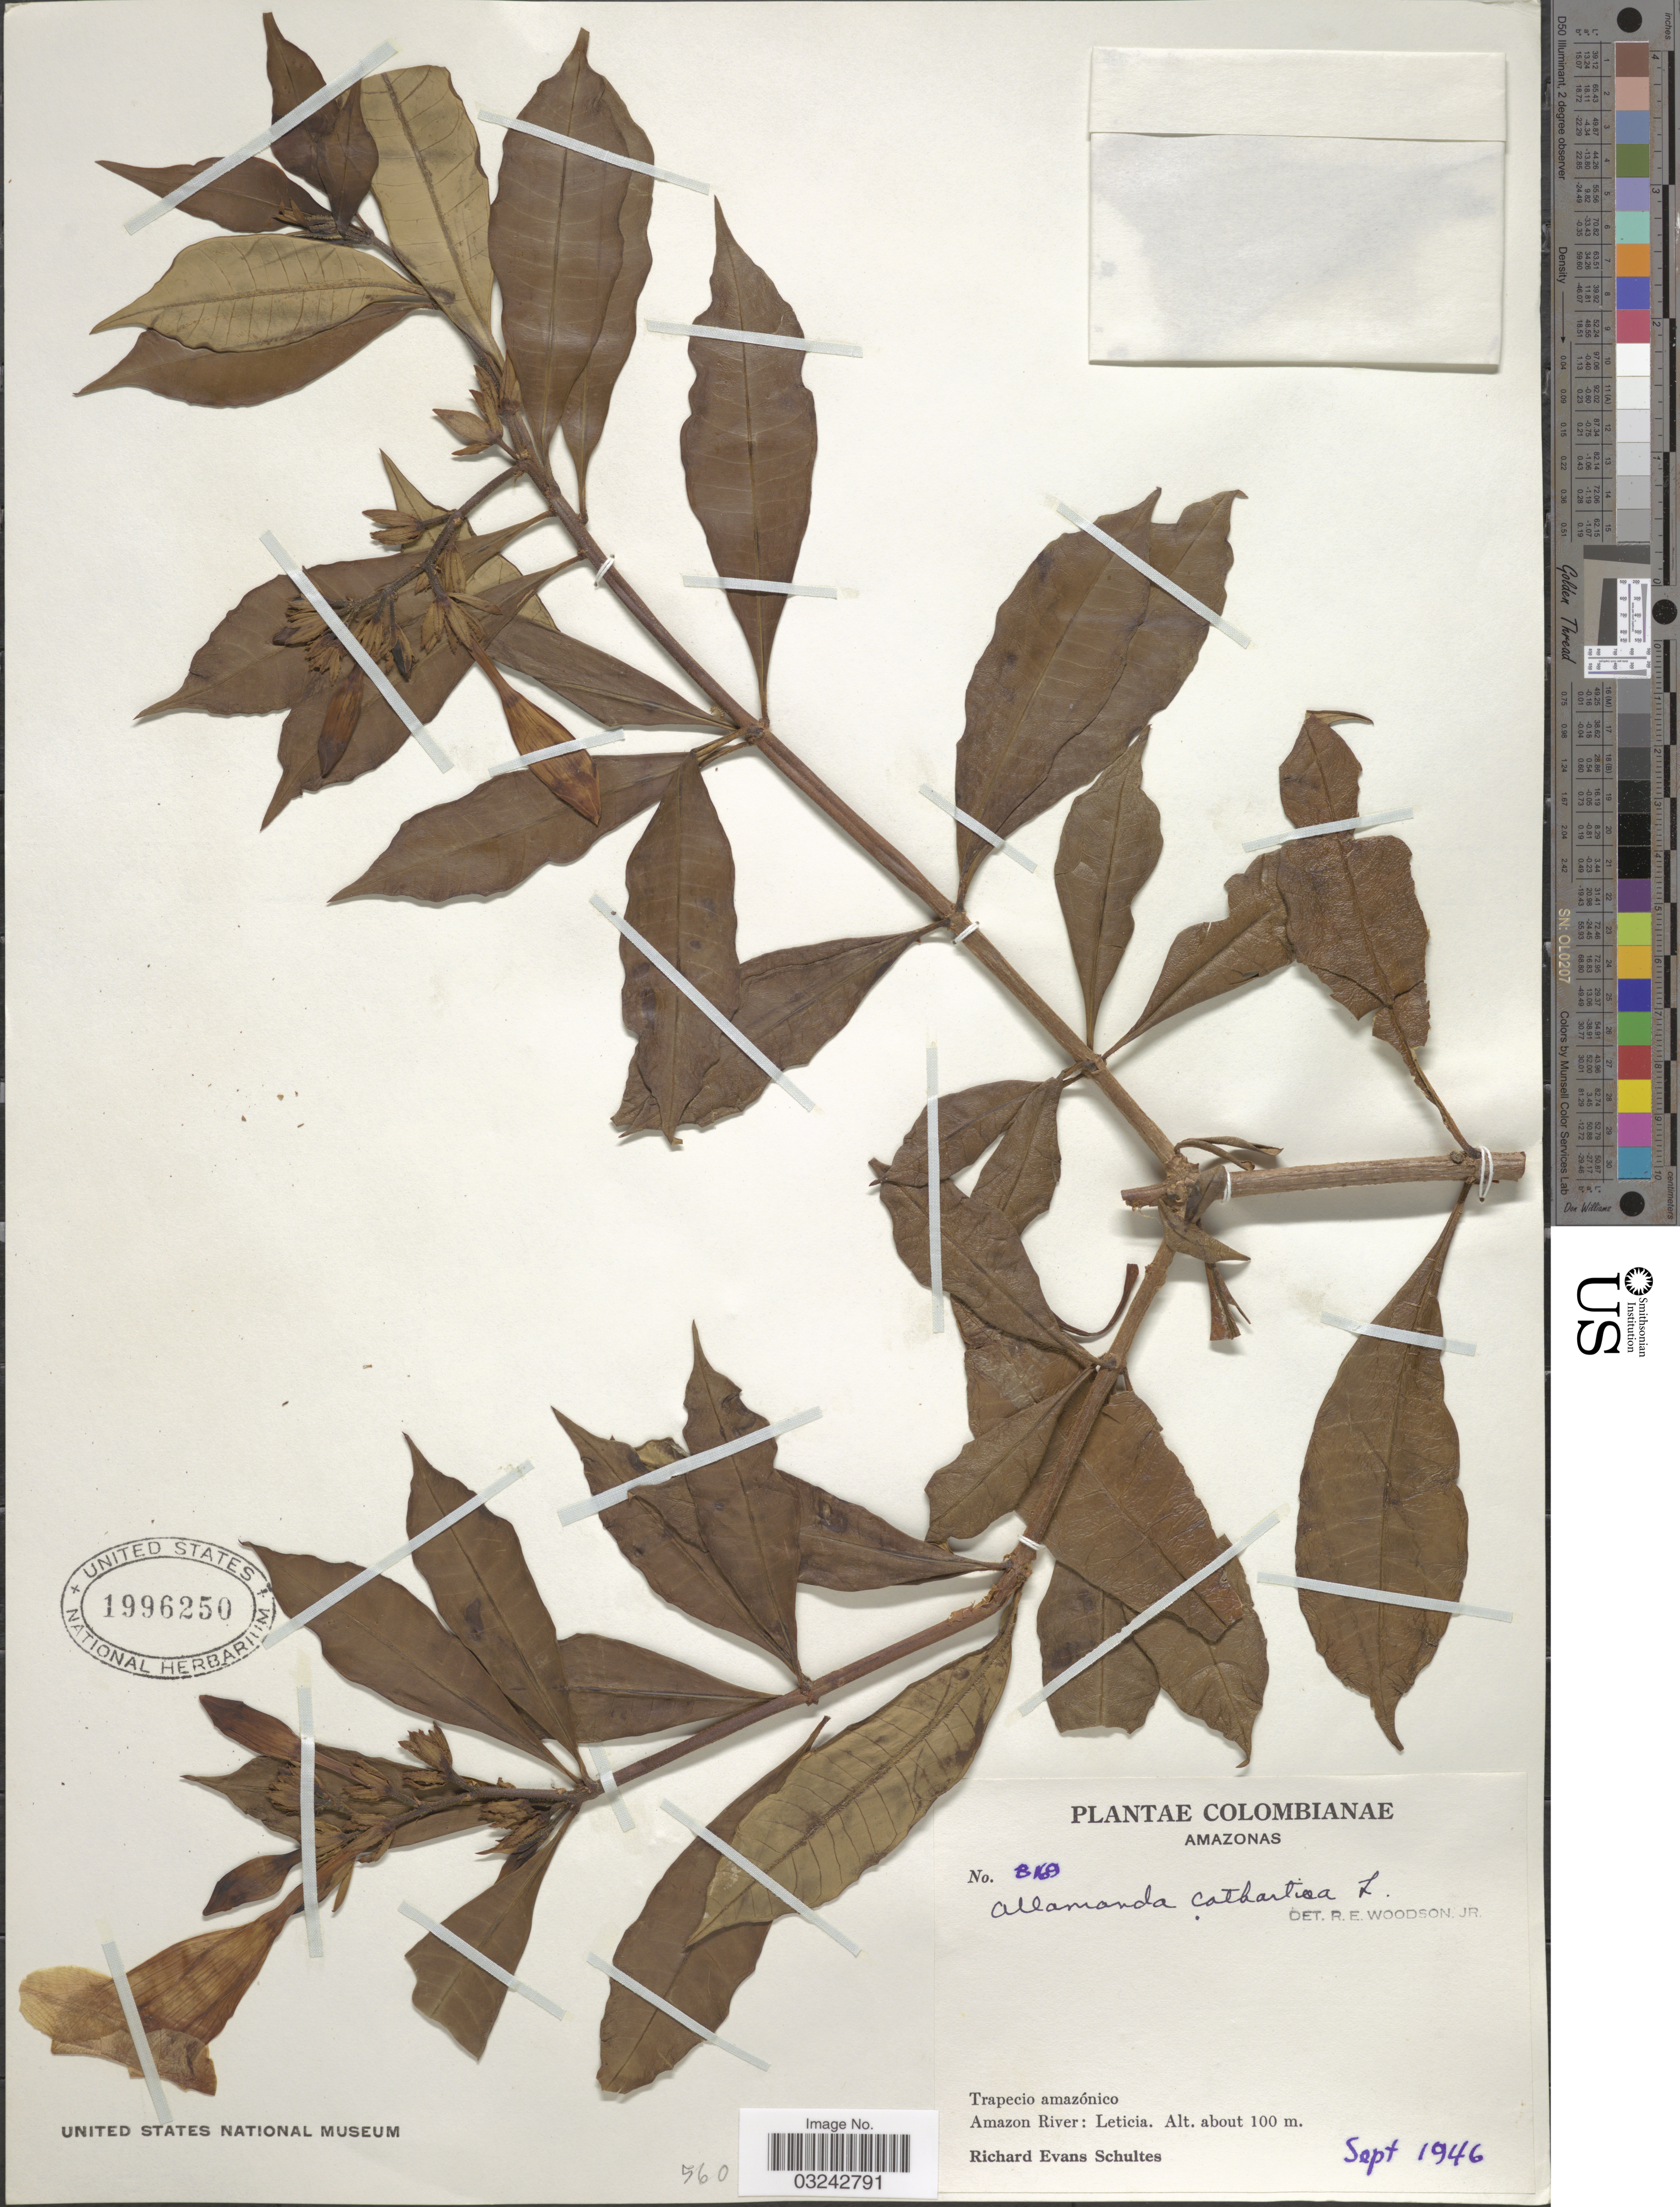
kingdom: Plantae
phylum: Tracheophyta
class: Magnoliopsida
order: Gentianales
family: Apocynaceae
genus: Allamanda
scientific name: Allamanda cathartica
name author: L.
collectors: R. E. Schultes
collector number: B169*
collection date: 1946-09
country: Colombia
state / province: Amazônas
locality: Trapecio amazónico. Amazon River: Leticia.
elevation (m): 100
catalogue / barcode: US 1996250